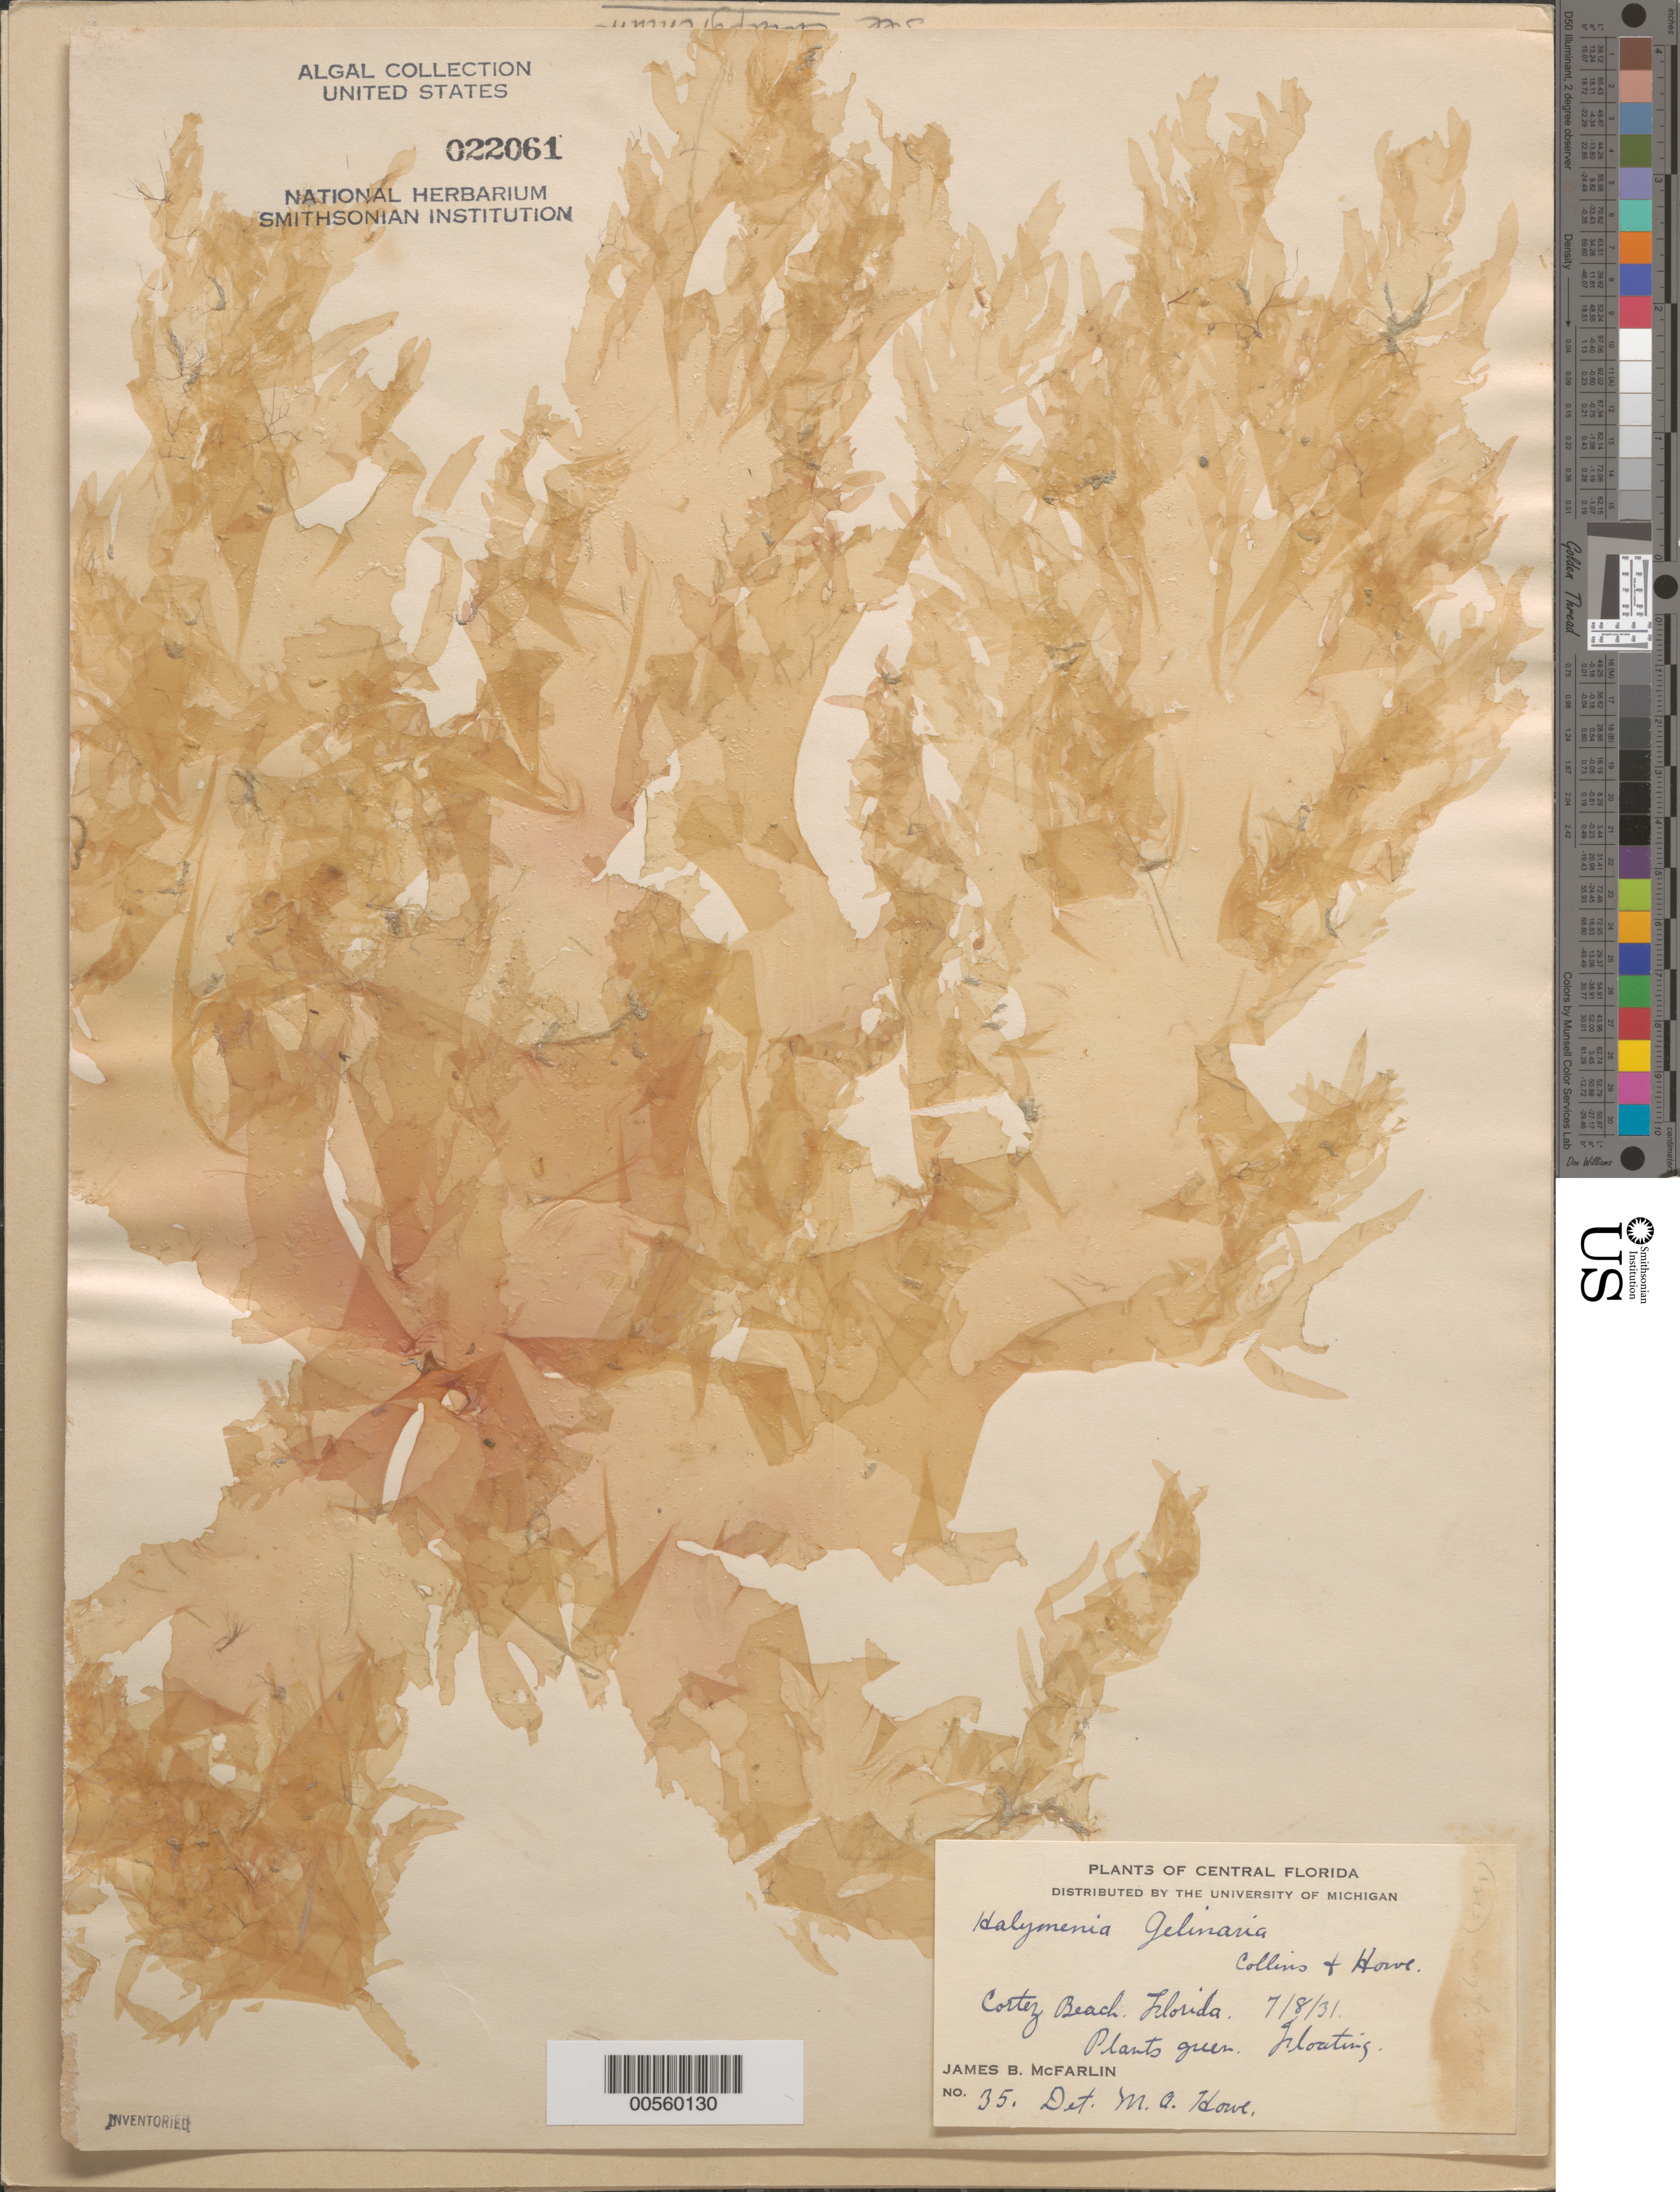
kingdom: Plantae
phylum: Rhodophyta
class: Florideophyceae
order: Halymeniales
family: Halymeniaceae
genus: Halymenia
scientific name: Halymenia floridana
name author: J. Agardh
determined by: Algae name updating Project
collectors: J. McFarlin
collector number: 35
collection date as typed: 08 Jul 1931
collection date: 1931-07-08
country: United States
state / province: Florida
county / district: Manatee County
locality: Cortez Beach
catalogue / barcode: US 22061